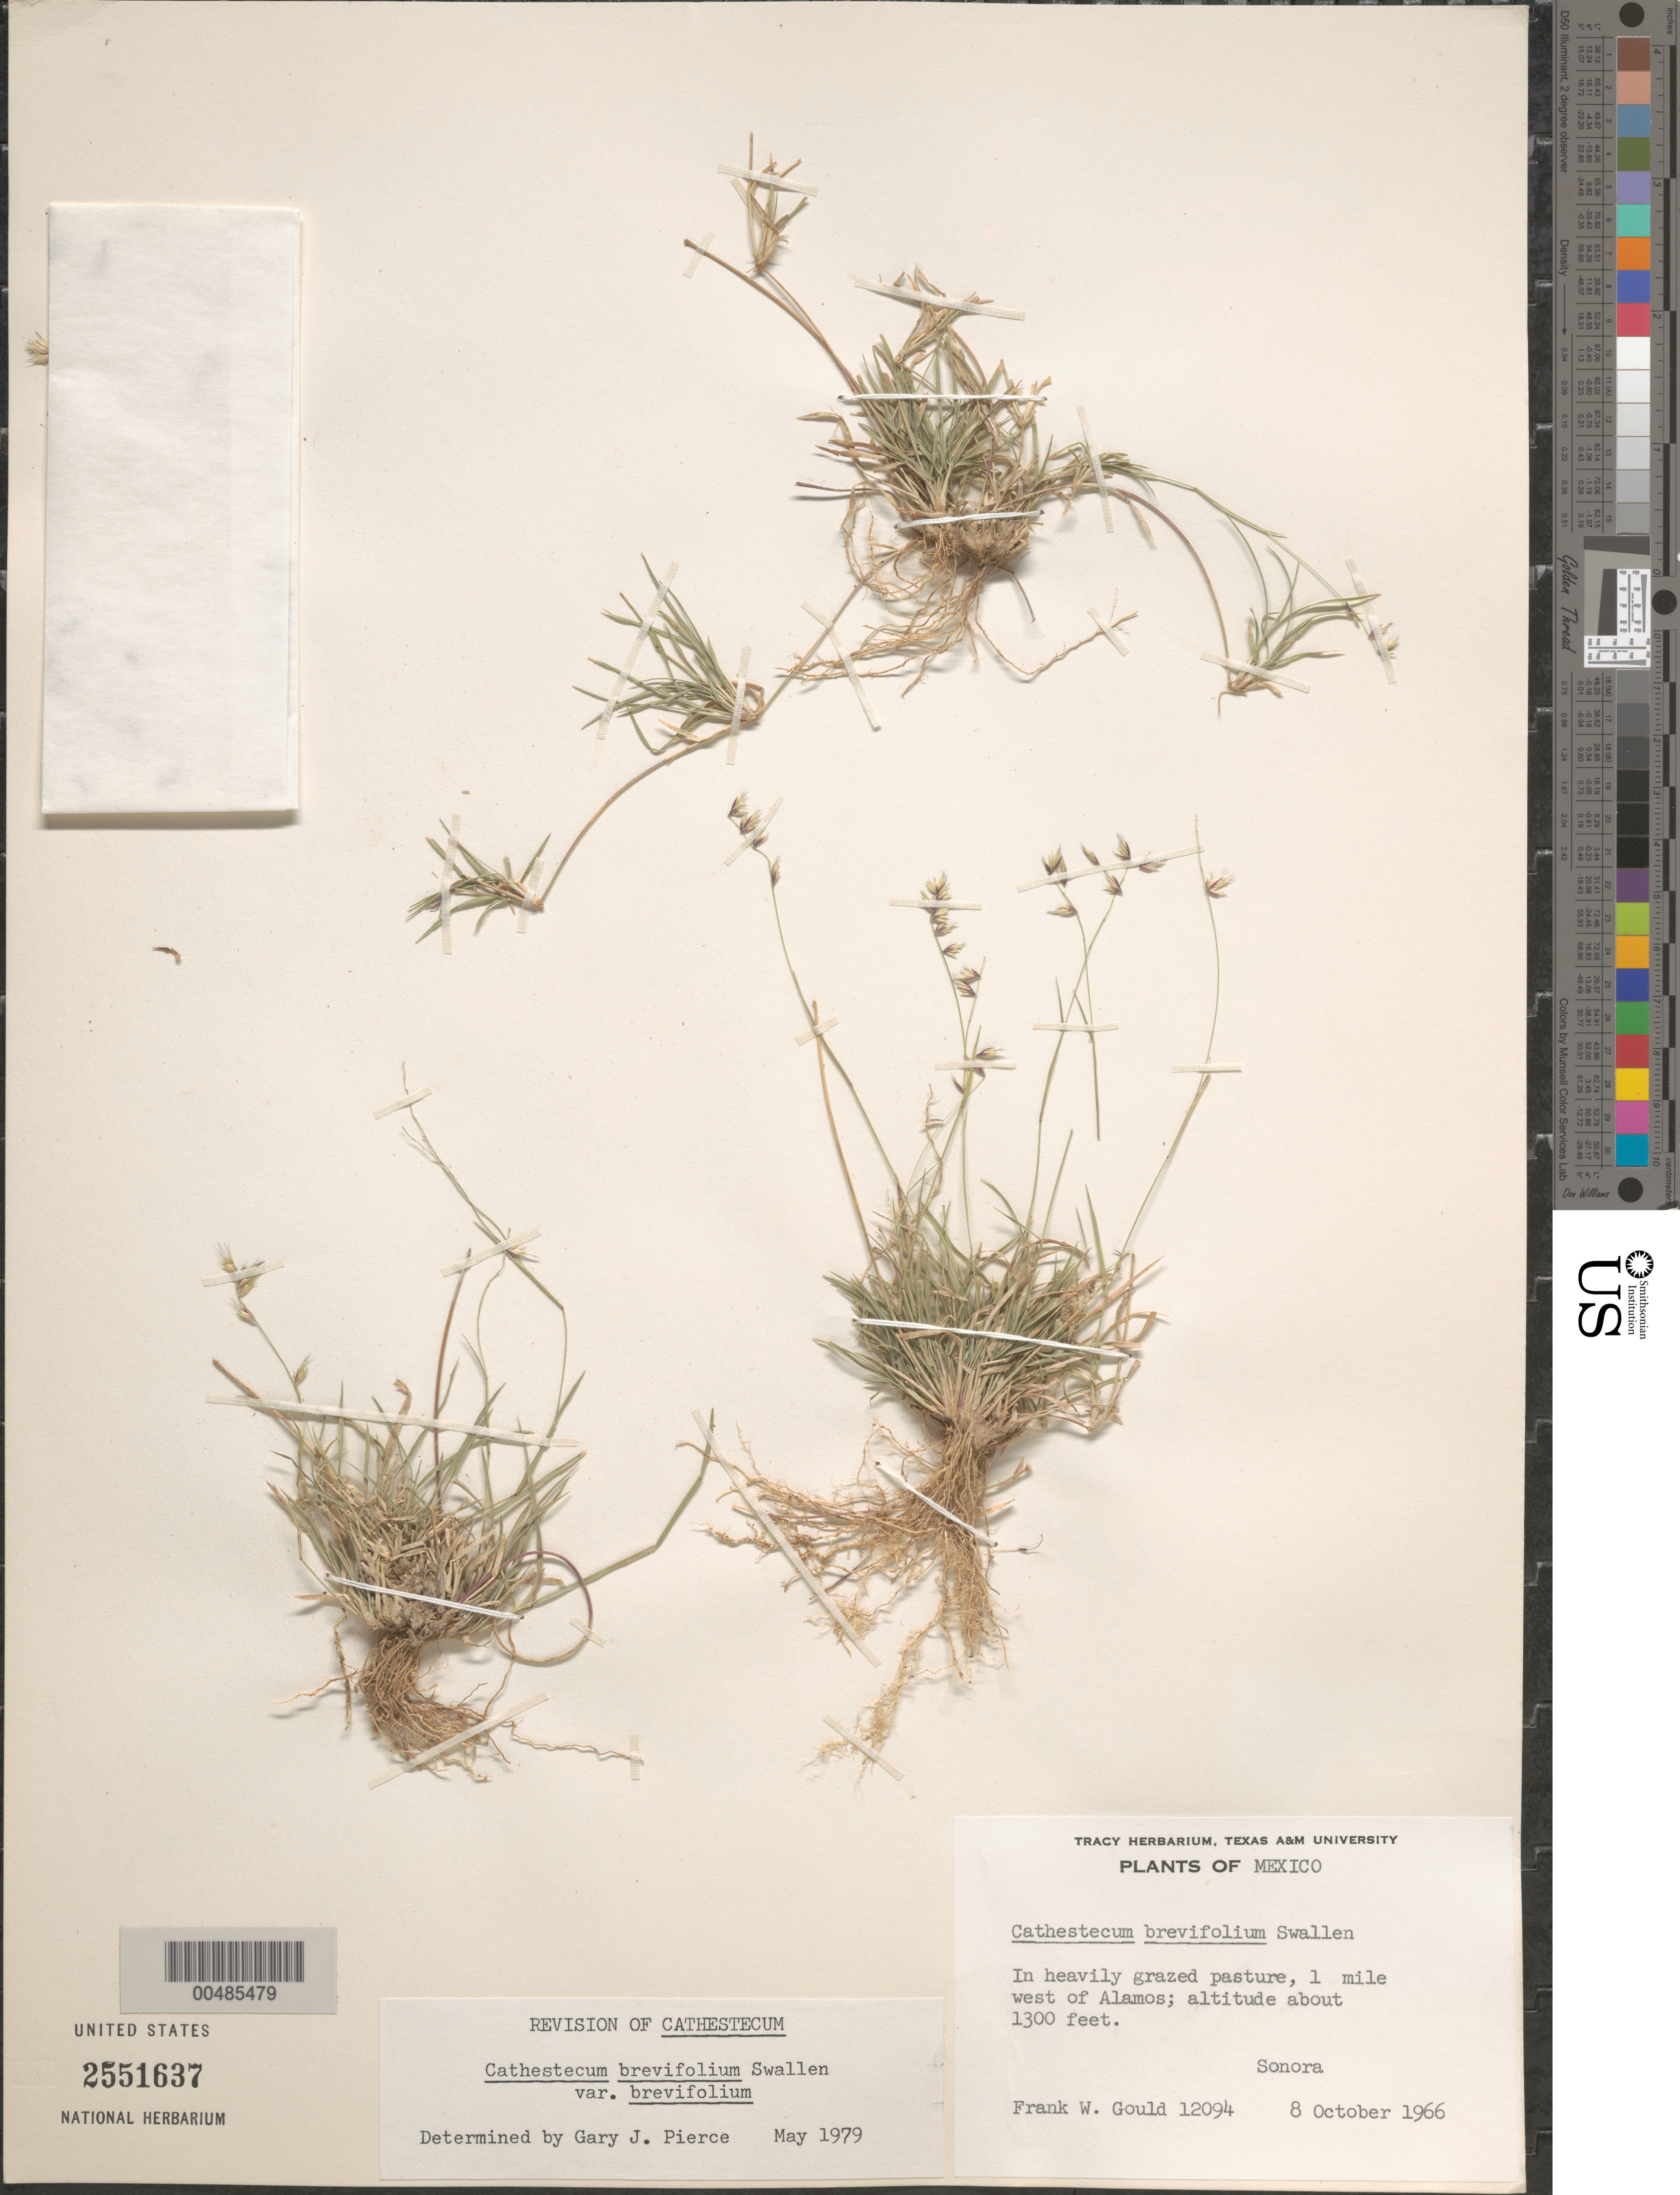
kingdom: Plantae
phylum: Tracheophyta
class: Liliopsida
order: Poales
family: Poaceae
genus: Cathestecum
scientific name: Cathestecum brevifolium var. brevifolium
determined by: Pierce, G. J.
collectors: F. W. Gould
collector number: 12094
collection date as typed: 8 Oct 1966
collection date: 1966-10-08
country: Mexico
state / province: Sonora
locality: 1 mi W of Alamos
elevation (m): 396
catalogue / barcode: US 2551635